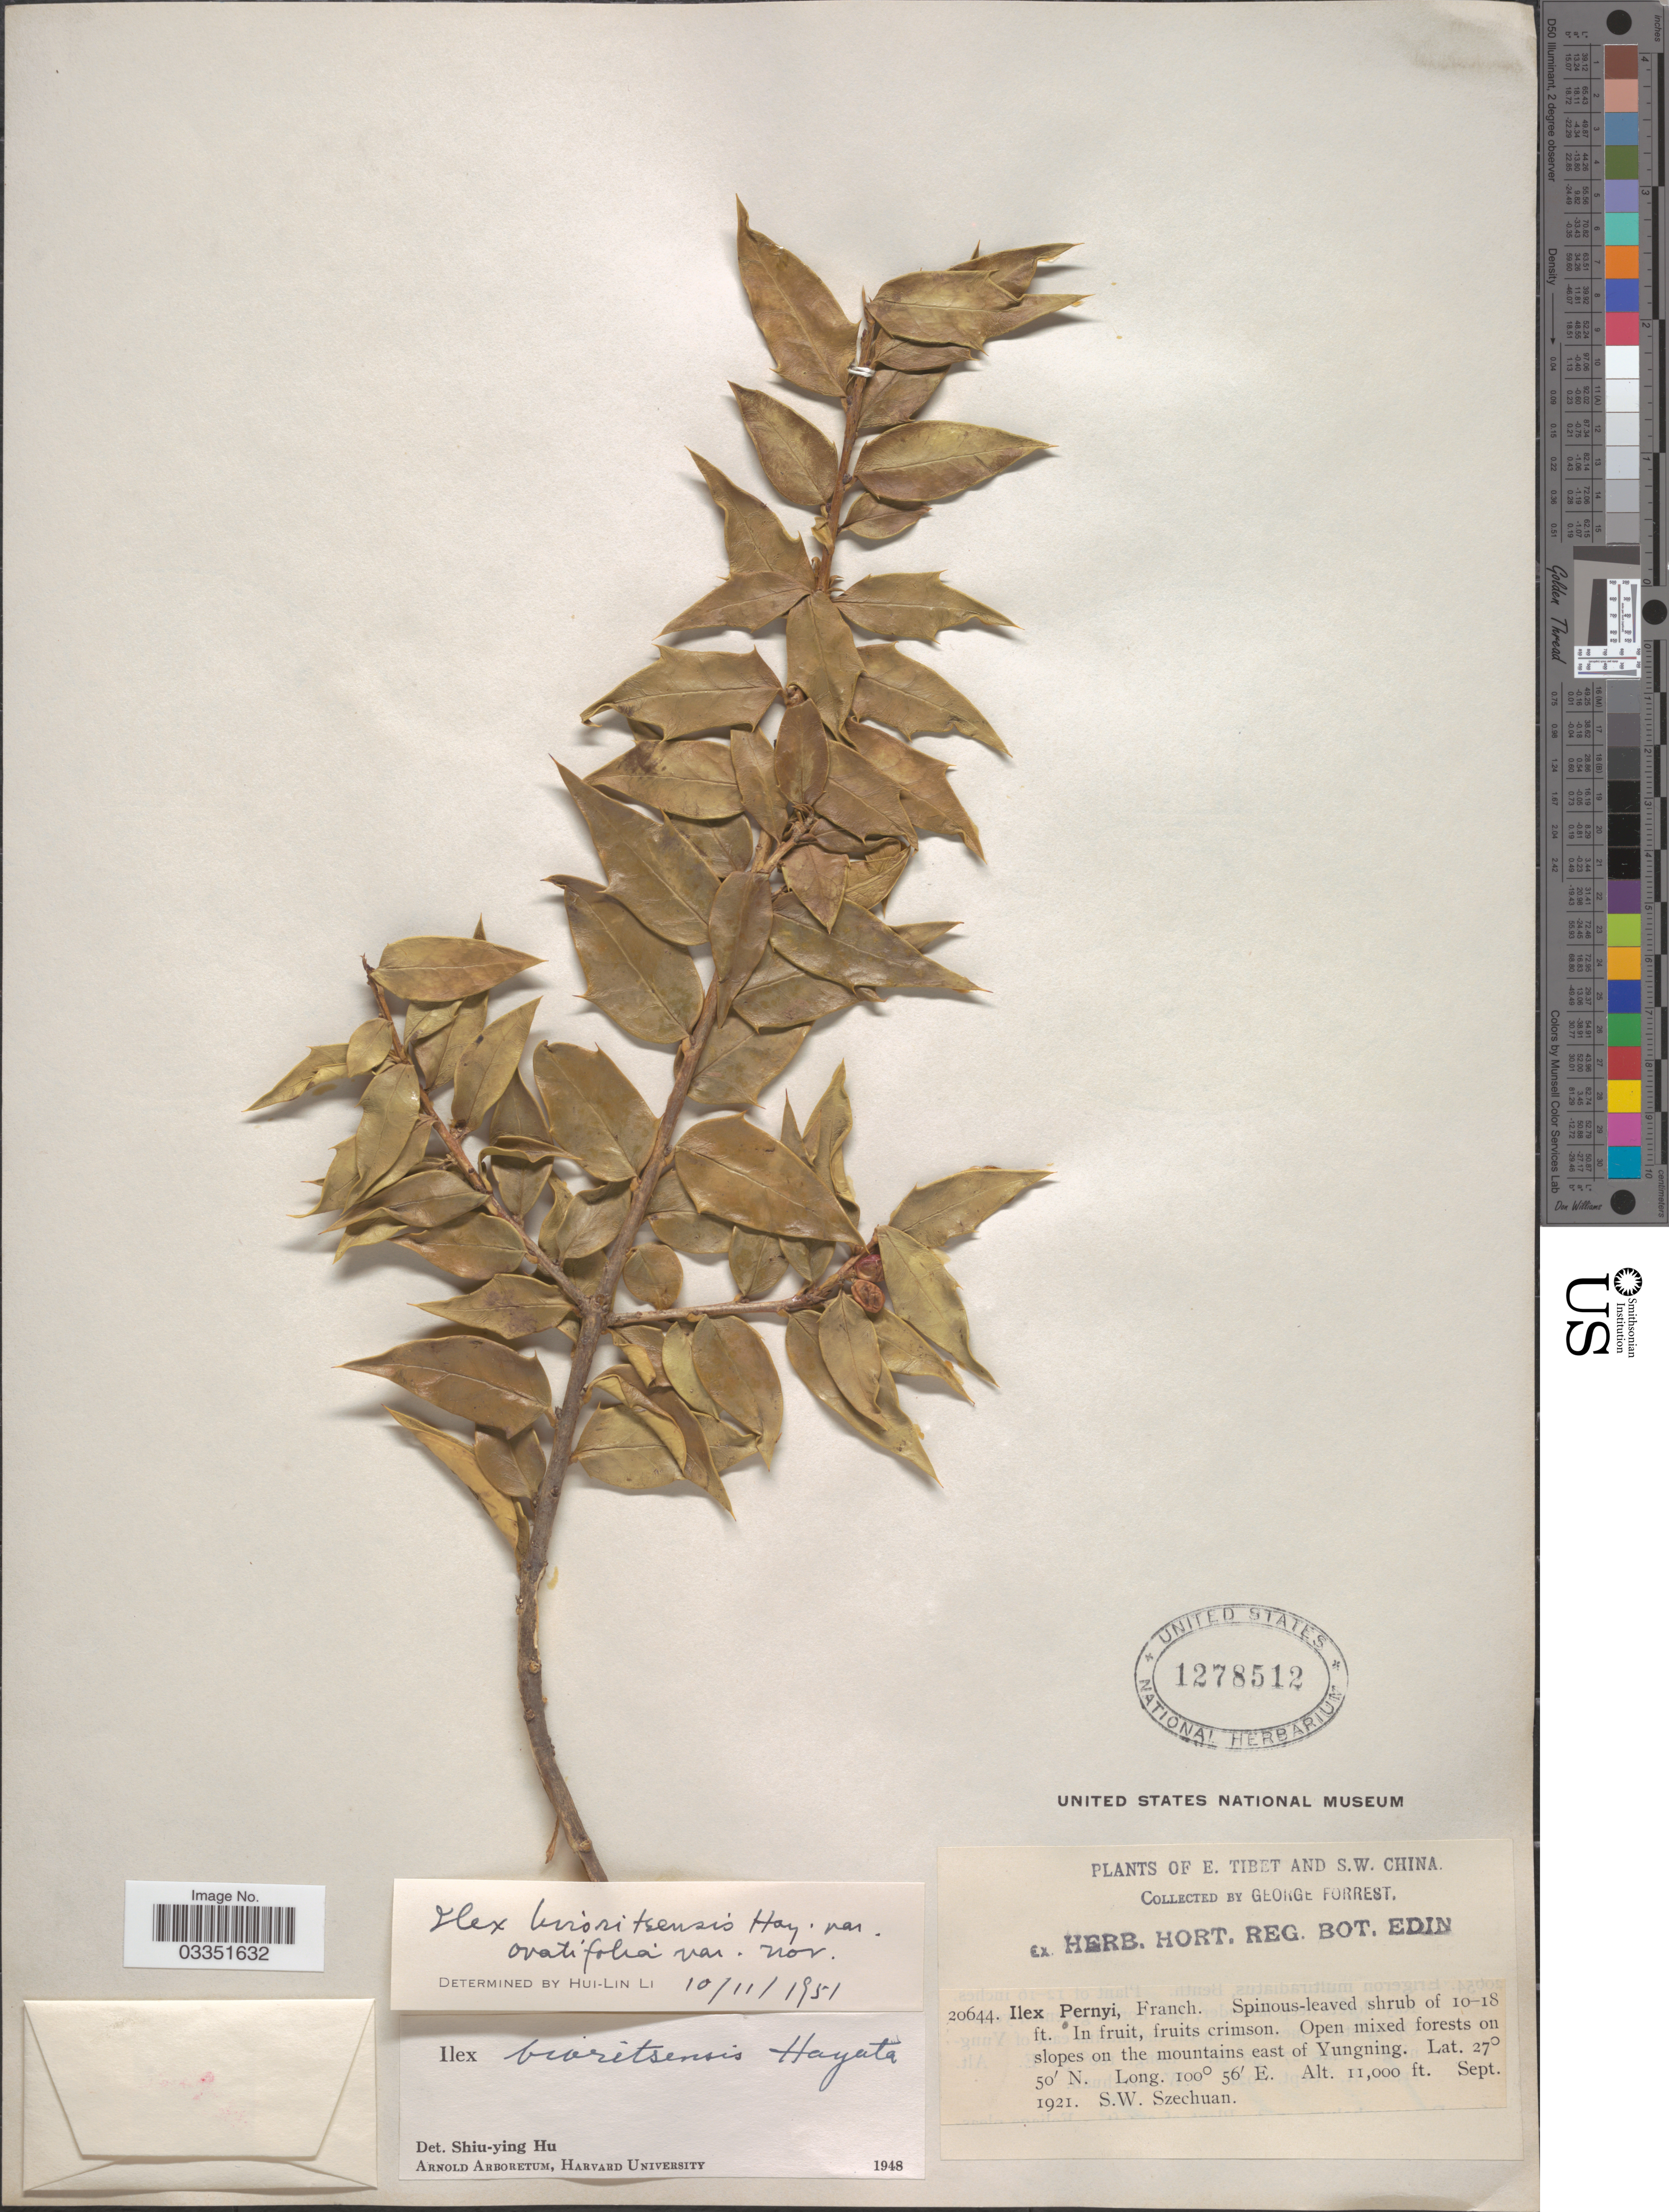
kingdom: Plantae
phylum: Tracheophyta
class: Magnoliopsida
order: Aquifoliales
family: Aquifoliaceae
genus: Ilex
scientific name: Ilex bioritsensis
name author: Hayata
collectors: G. Forrest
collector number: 20644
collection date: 1921-09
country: China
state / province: Sichuan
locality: S.W. China. Open mixed forests on slopes on the mountains east of Yungning. S.W. Szechuan.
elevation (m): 3353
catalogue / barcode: US 1278512